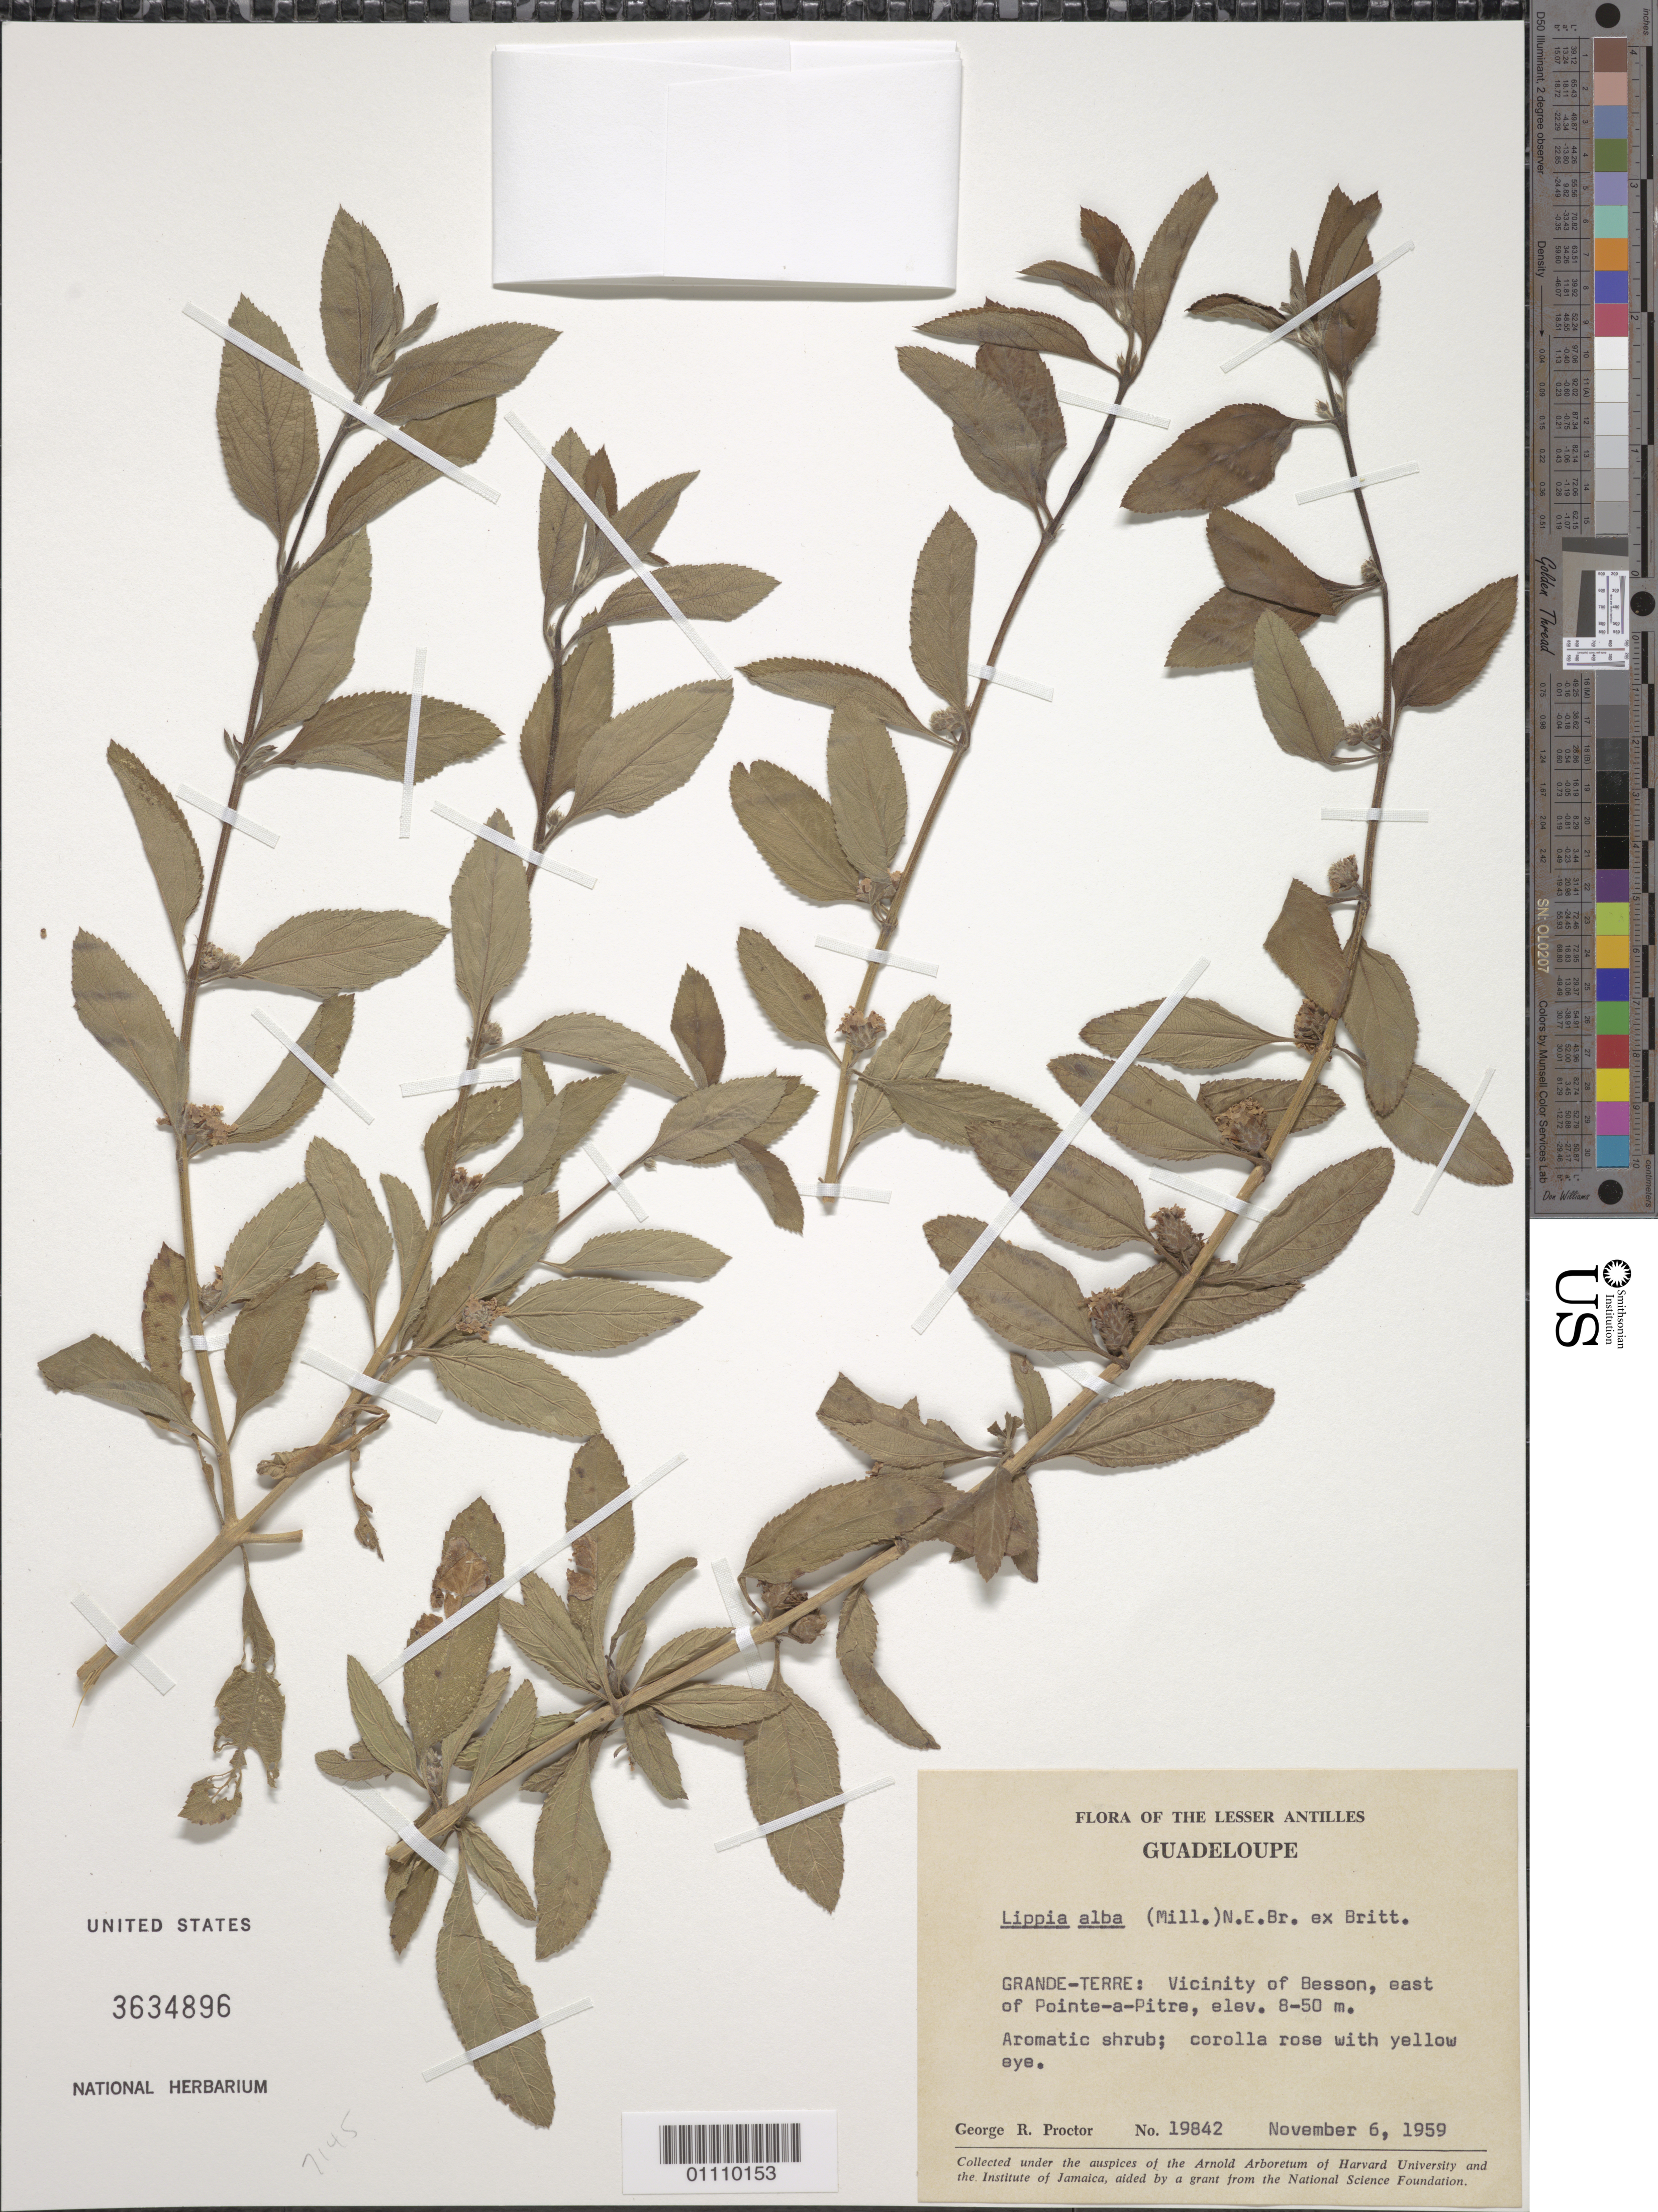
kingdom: Plantae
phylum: Tracheophyta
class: Magnoliopsida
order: Lamiales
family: Verbenaceae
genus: Lippia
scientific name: Lippia alba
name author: (Mill.) N.E. Br. ex Britton & P. Wilson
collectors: G. R. Proctor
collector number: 19842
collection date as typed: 06 Nov 1959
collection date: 1959-11-06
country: Guadeloupe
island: Grande Terre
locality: Besson vicinity, E of Point-a-Pitre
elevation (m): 8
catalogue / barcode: US 3634896